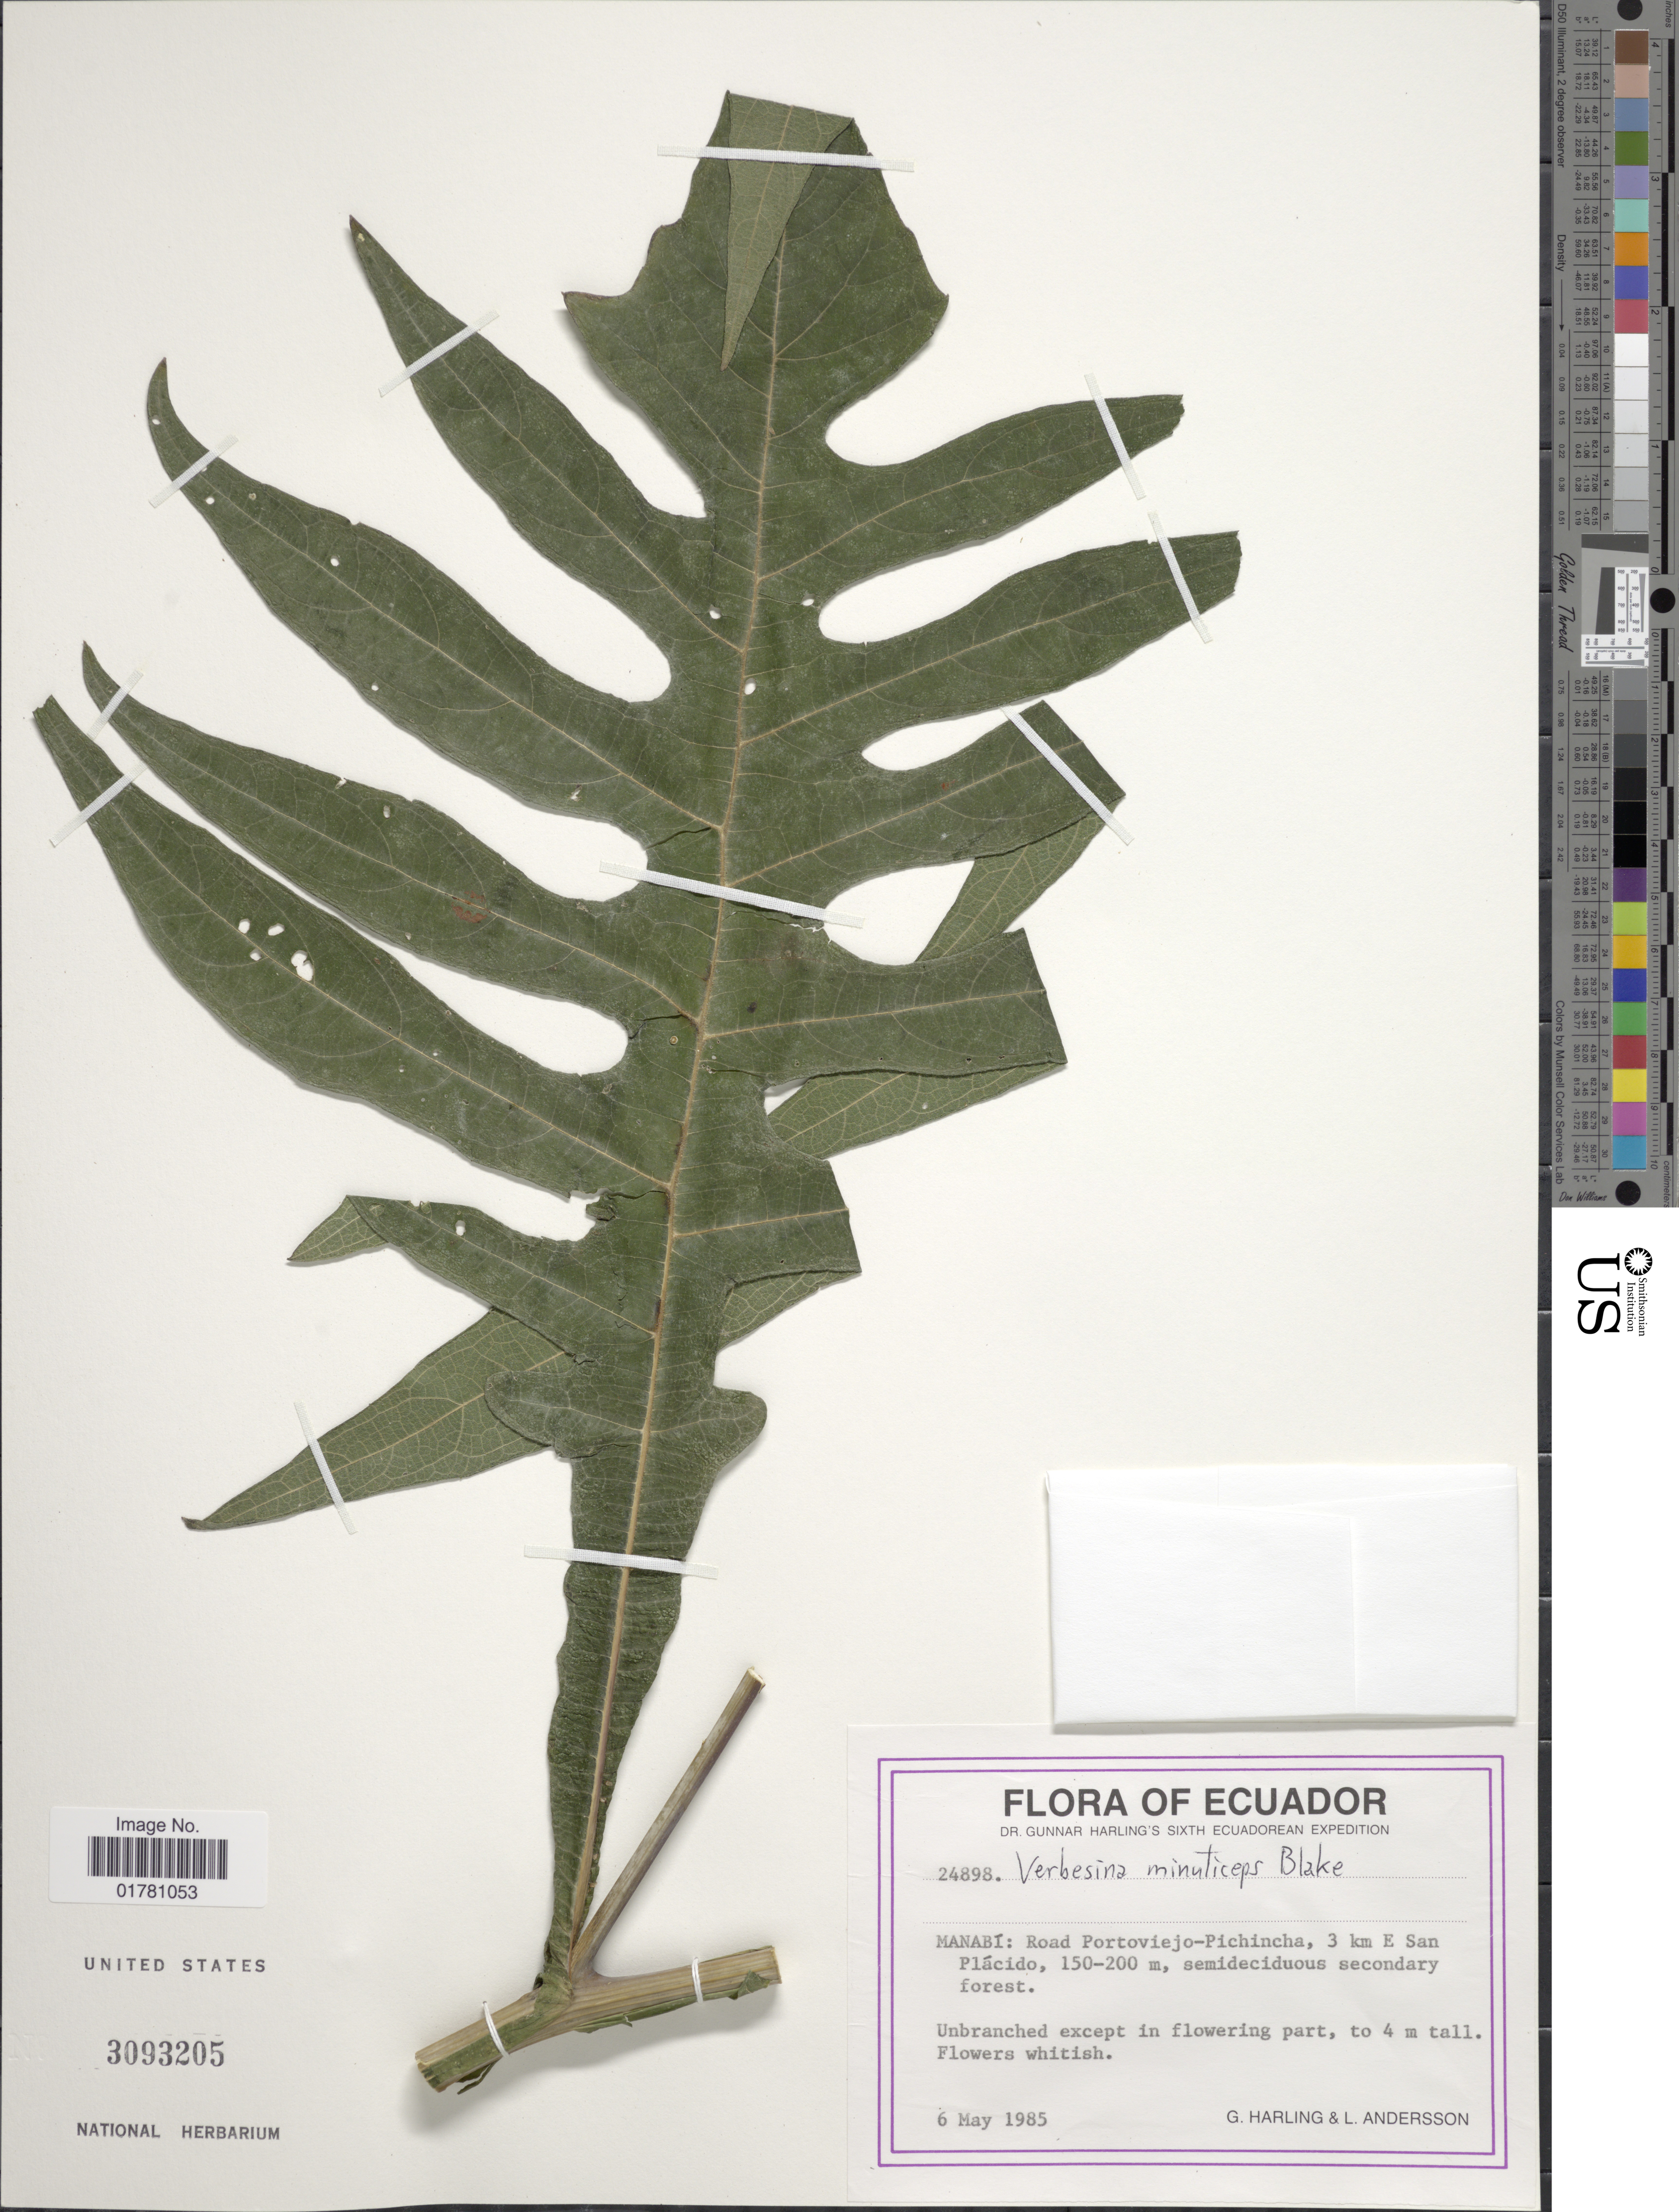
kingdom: Plantae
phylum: Tracheophyta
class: Magnoliopsida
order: Asterales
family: Asteraceae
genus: Verbesina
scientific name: Verbesina minuticeps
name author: S.F. Blake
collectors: G. Harling & L. Andersson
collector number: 24898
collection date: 1985-05-06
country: Ecuador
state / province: Manabí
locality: Road Portoviejo-Pichincha, 3 km E San Plácido, semideciduous secondary forest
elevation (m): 150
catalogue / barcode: US 3093205